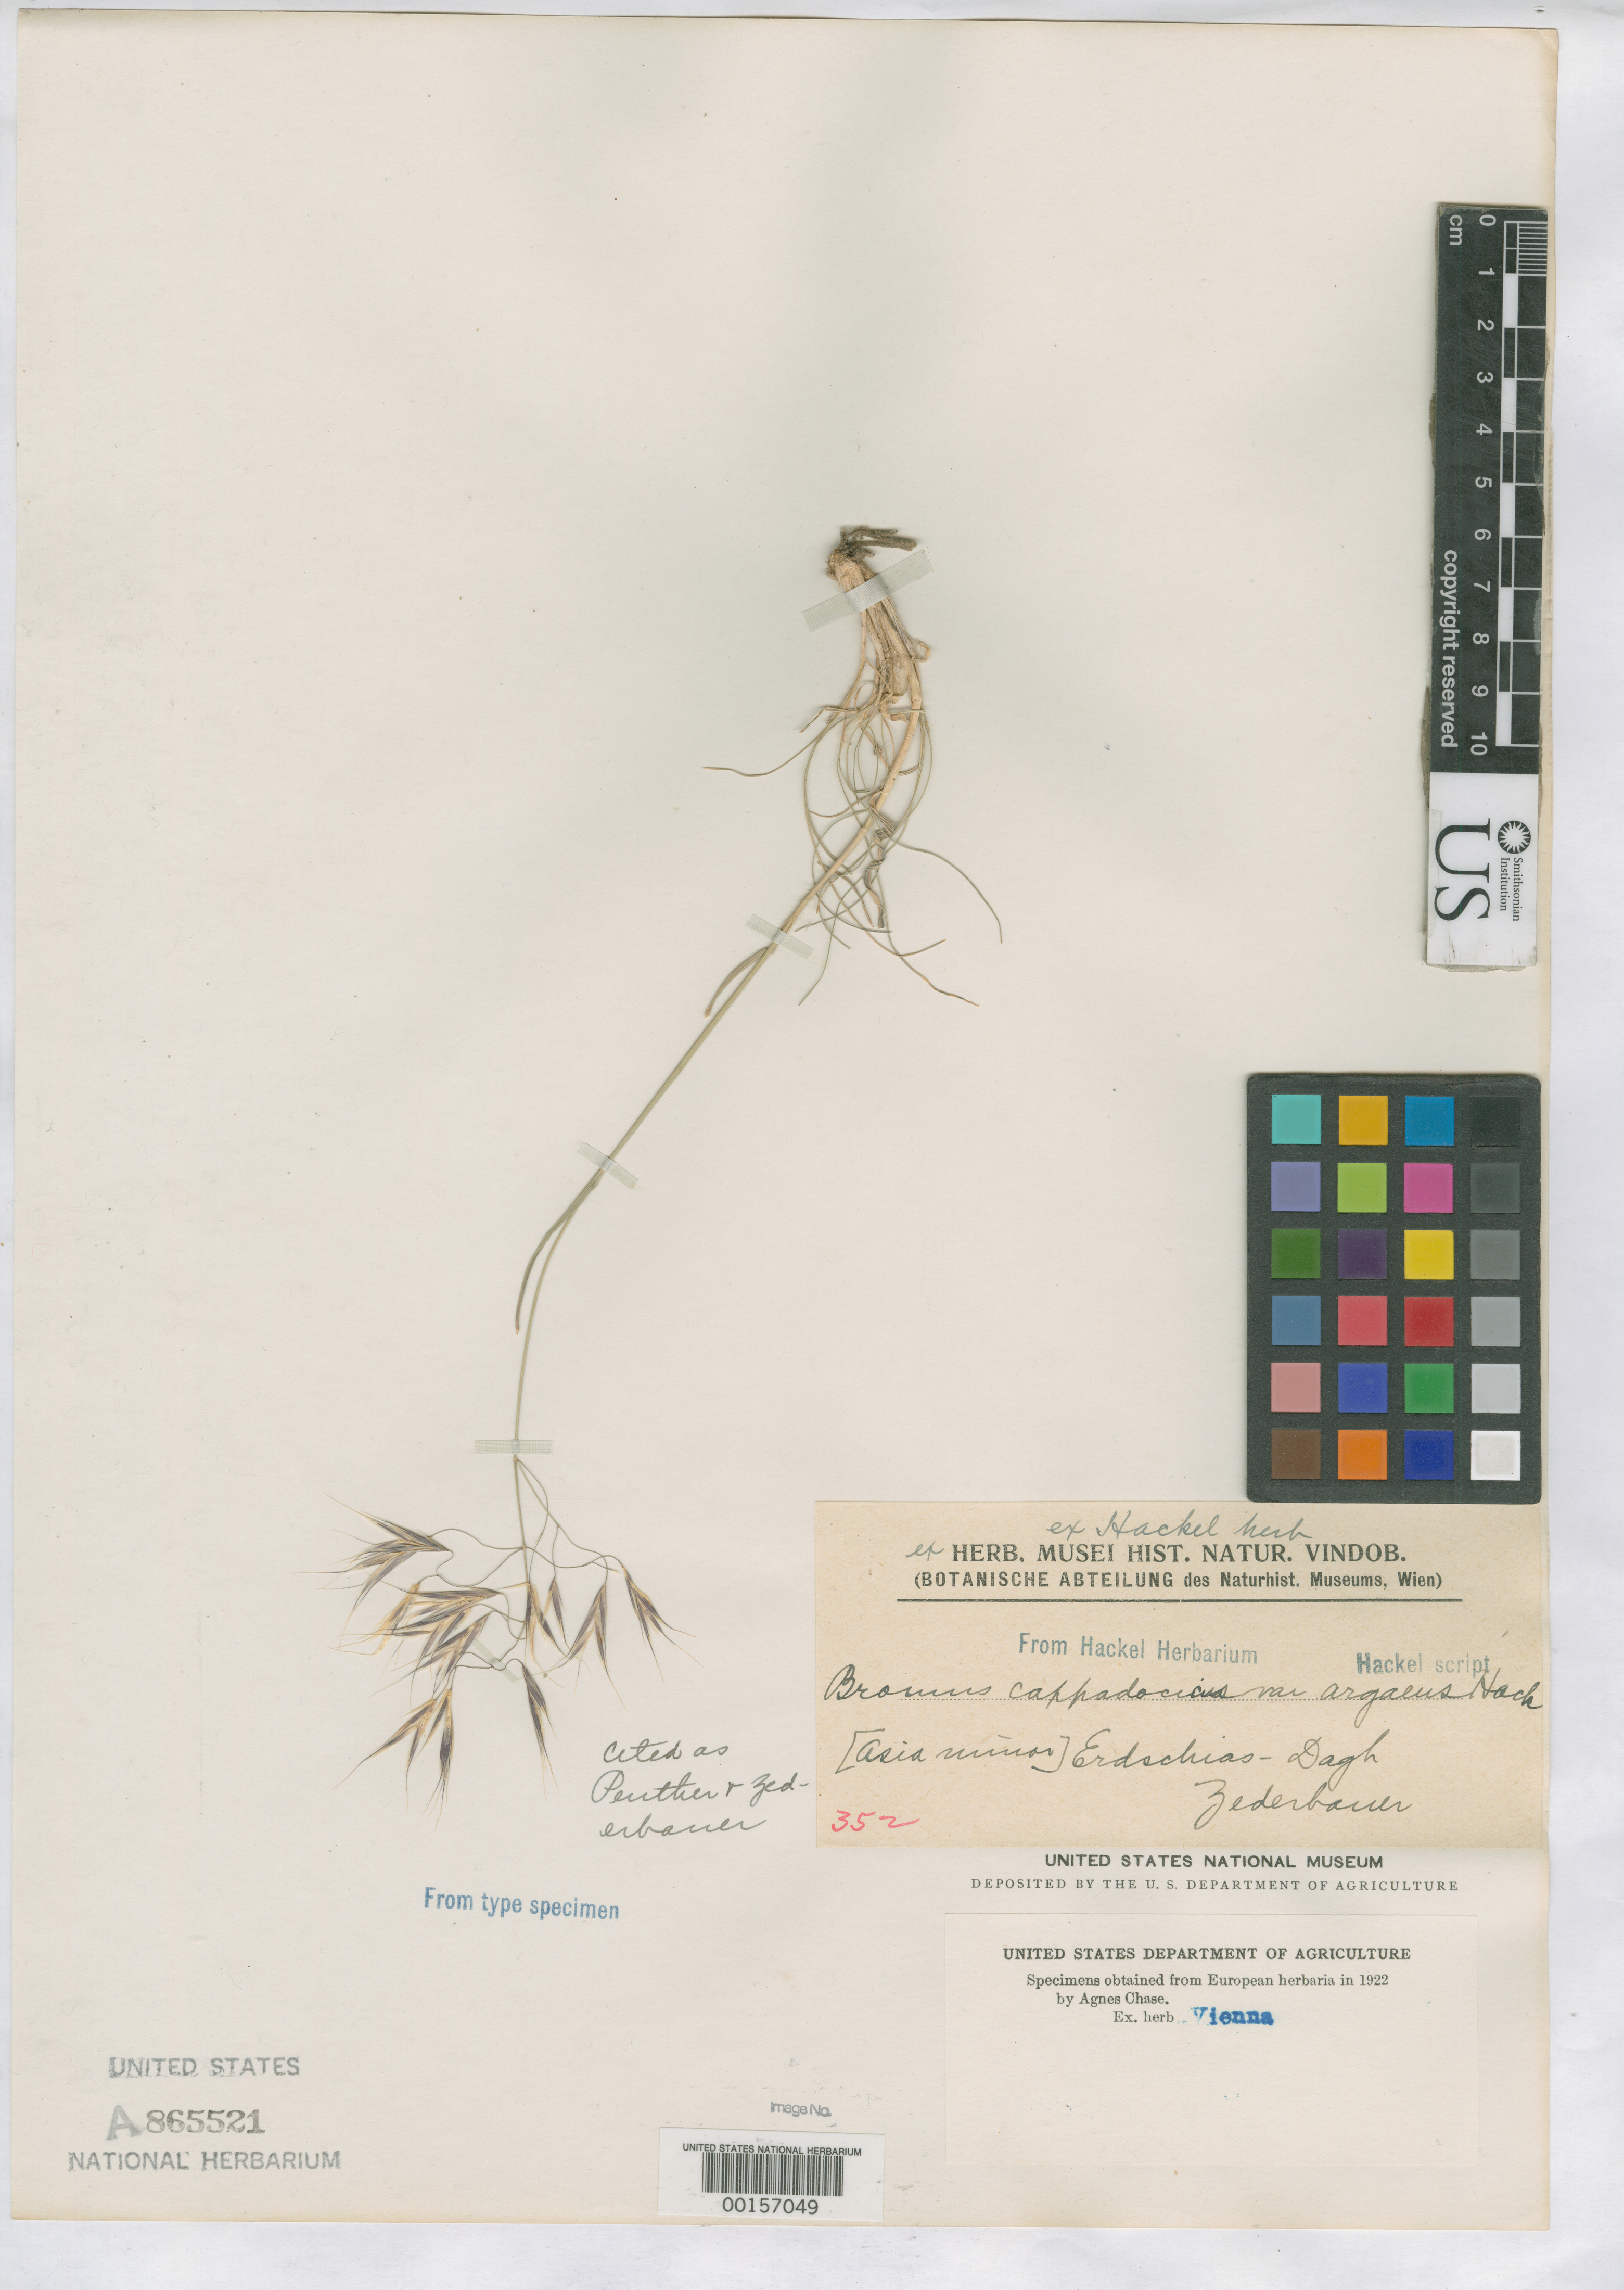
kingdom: Plantae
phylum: Tracheophyta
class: Liliopsida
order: Poales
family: Poaceae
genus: Bromus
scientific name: Bromus cappadocicus var. argaeus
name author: Hack.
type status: Type Fragment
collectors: E. Zederbauer & A. Penther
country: Turkey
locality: Erdschias-Dagh, country on label as "Asia Minor"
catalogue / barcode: US 865521A